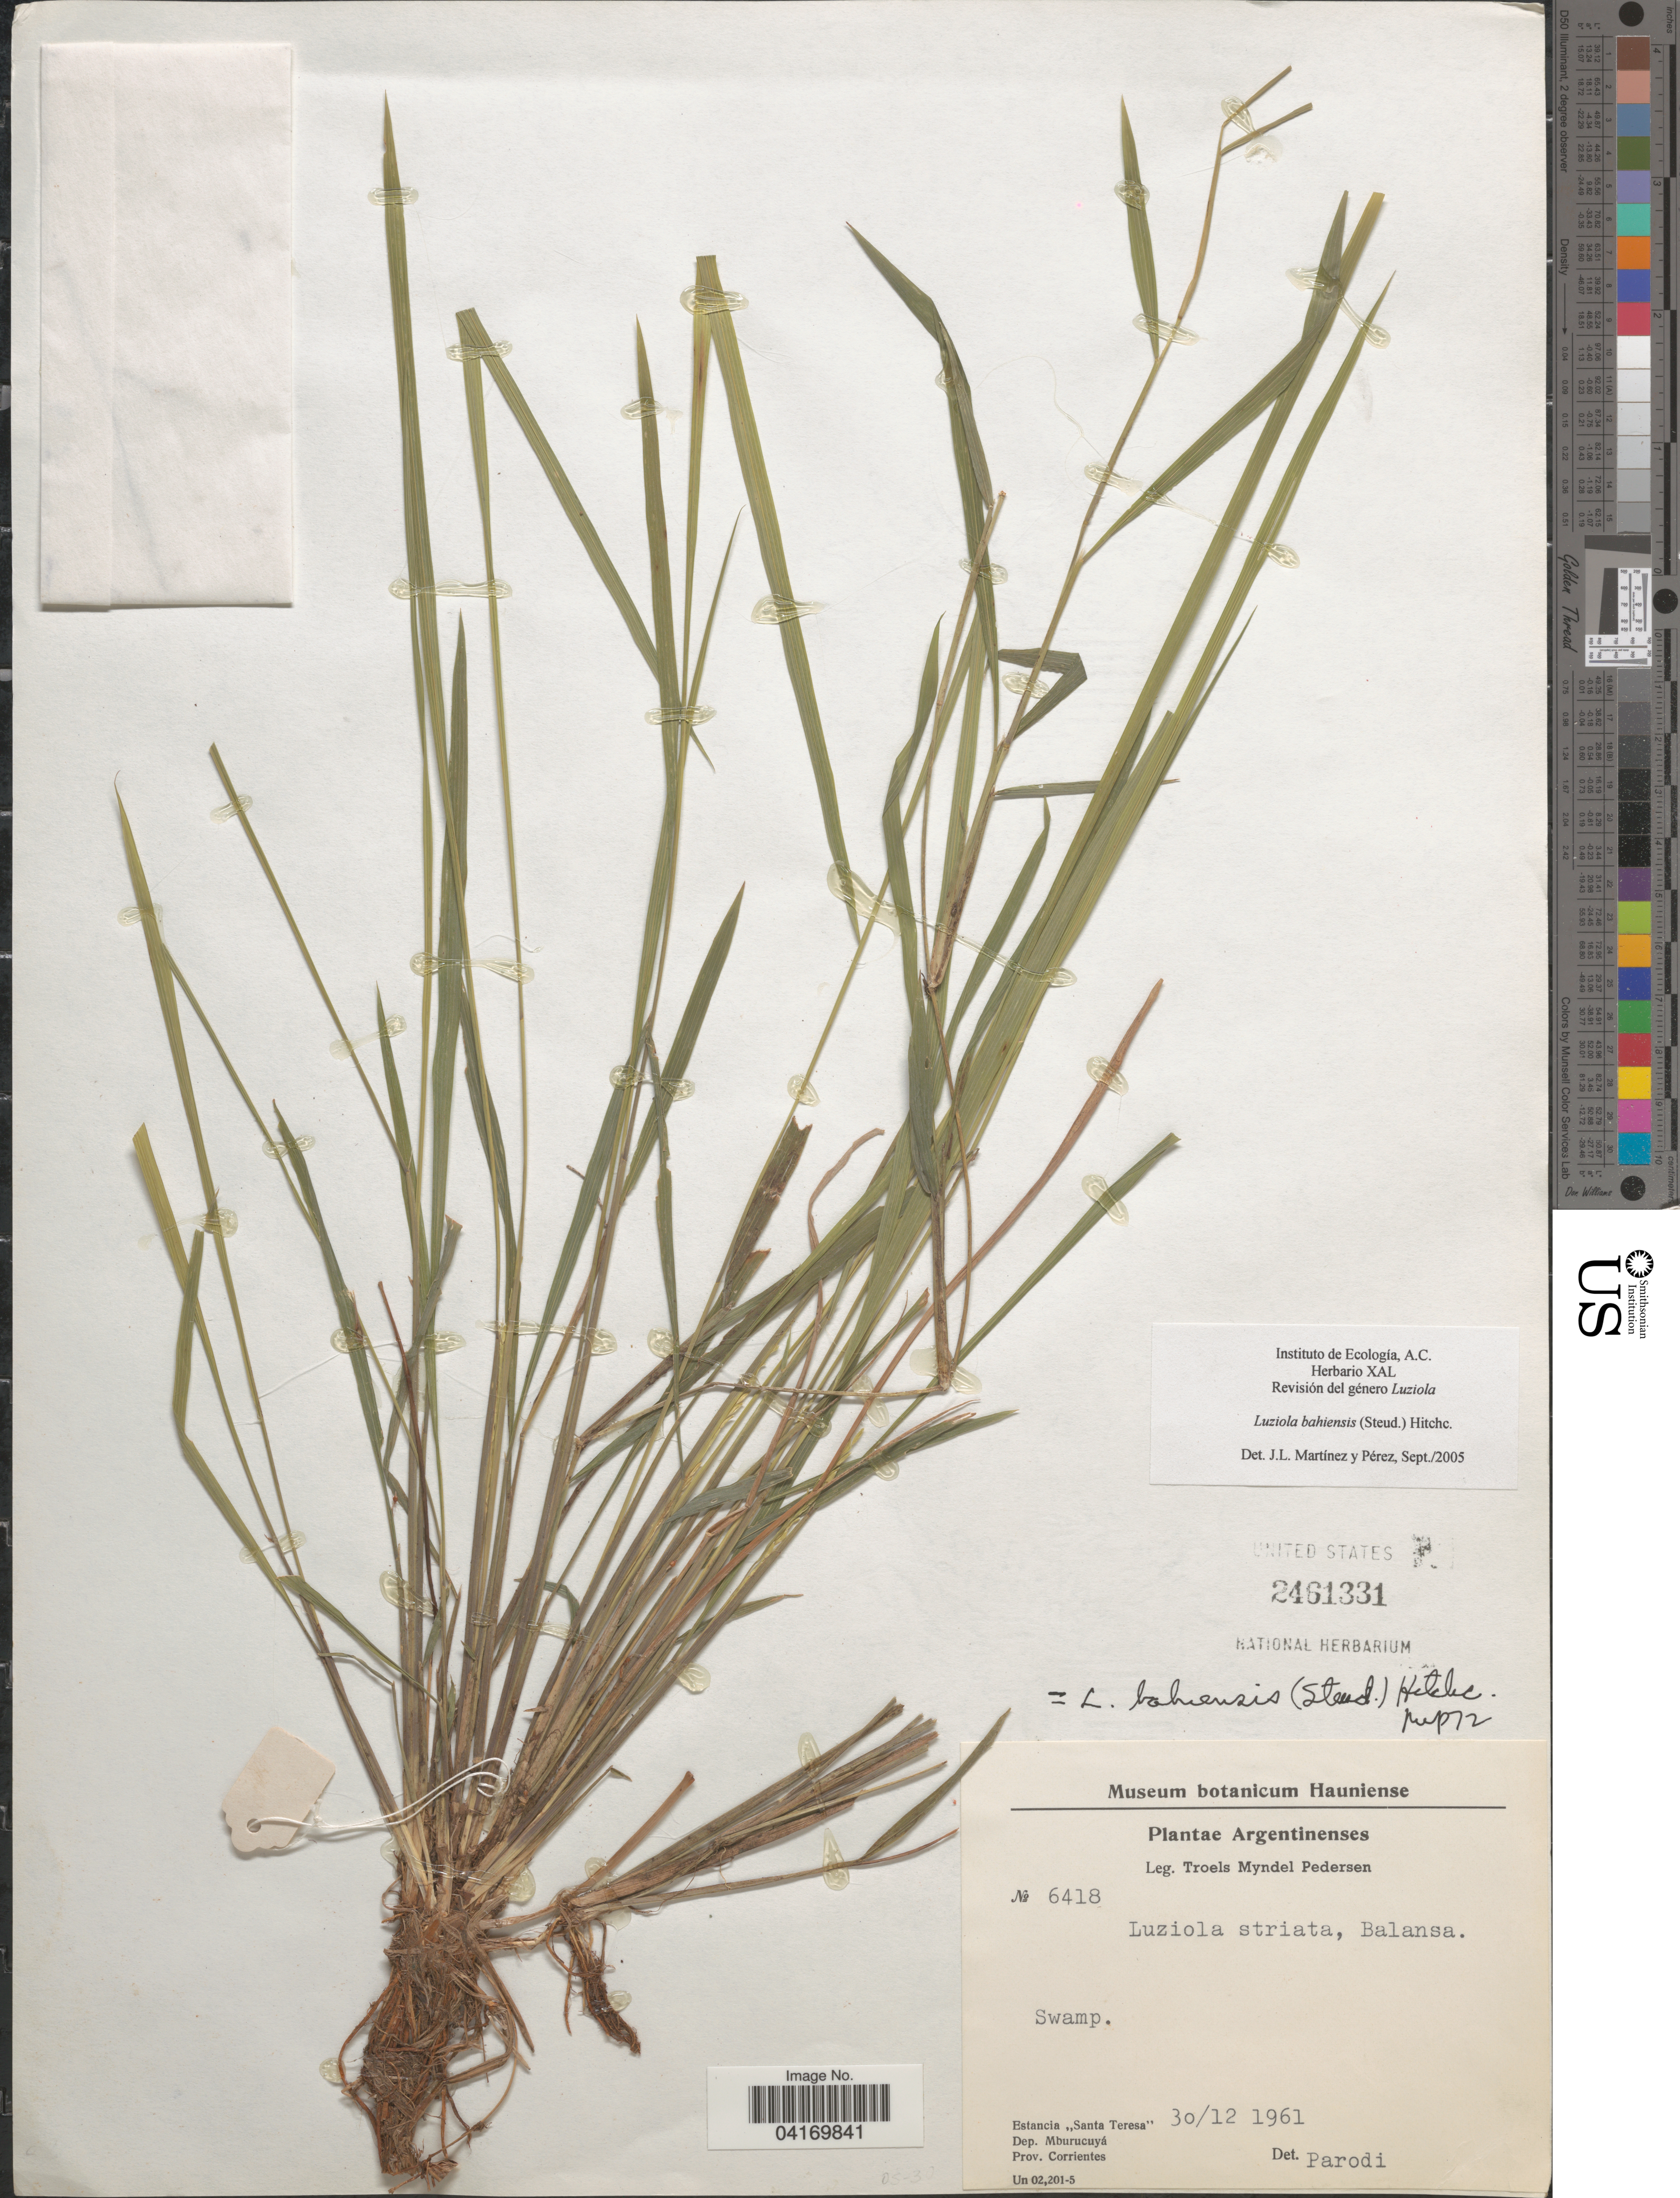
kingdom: Plantae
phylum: Tracheophyta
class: Liliopsida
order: Poales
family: Poaceae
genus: Luziola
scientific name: Luziola bahiensis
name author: (Steud.) Hitchc.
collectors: T. Pederson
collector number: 6418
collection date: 1961-12-30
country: Argentina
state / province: Corrientes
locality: Argentinenses. Estancia ,,Santa Teresa'. Dep. Mburucuyá.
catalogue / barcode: US 2461331